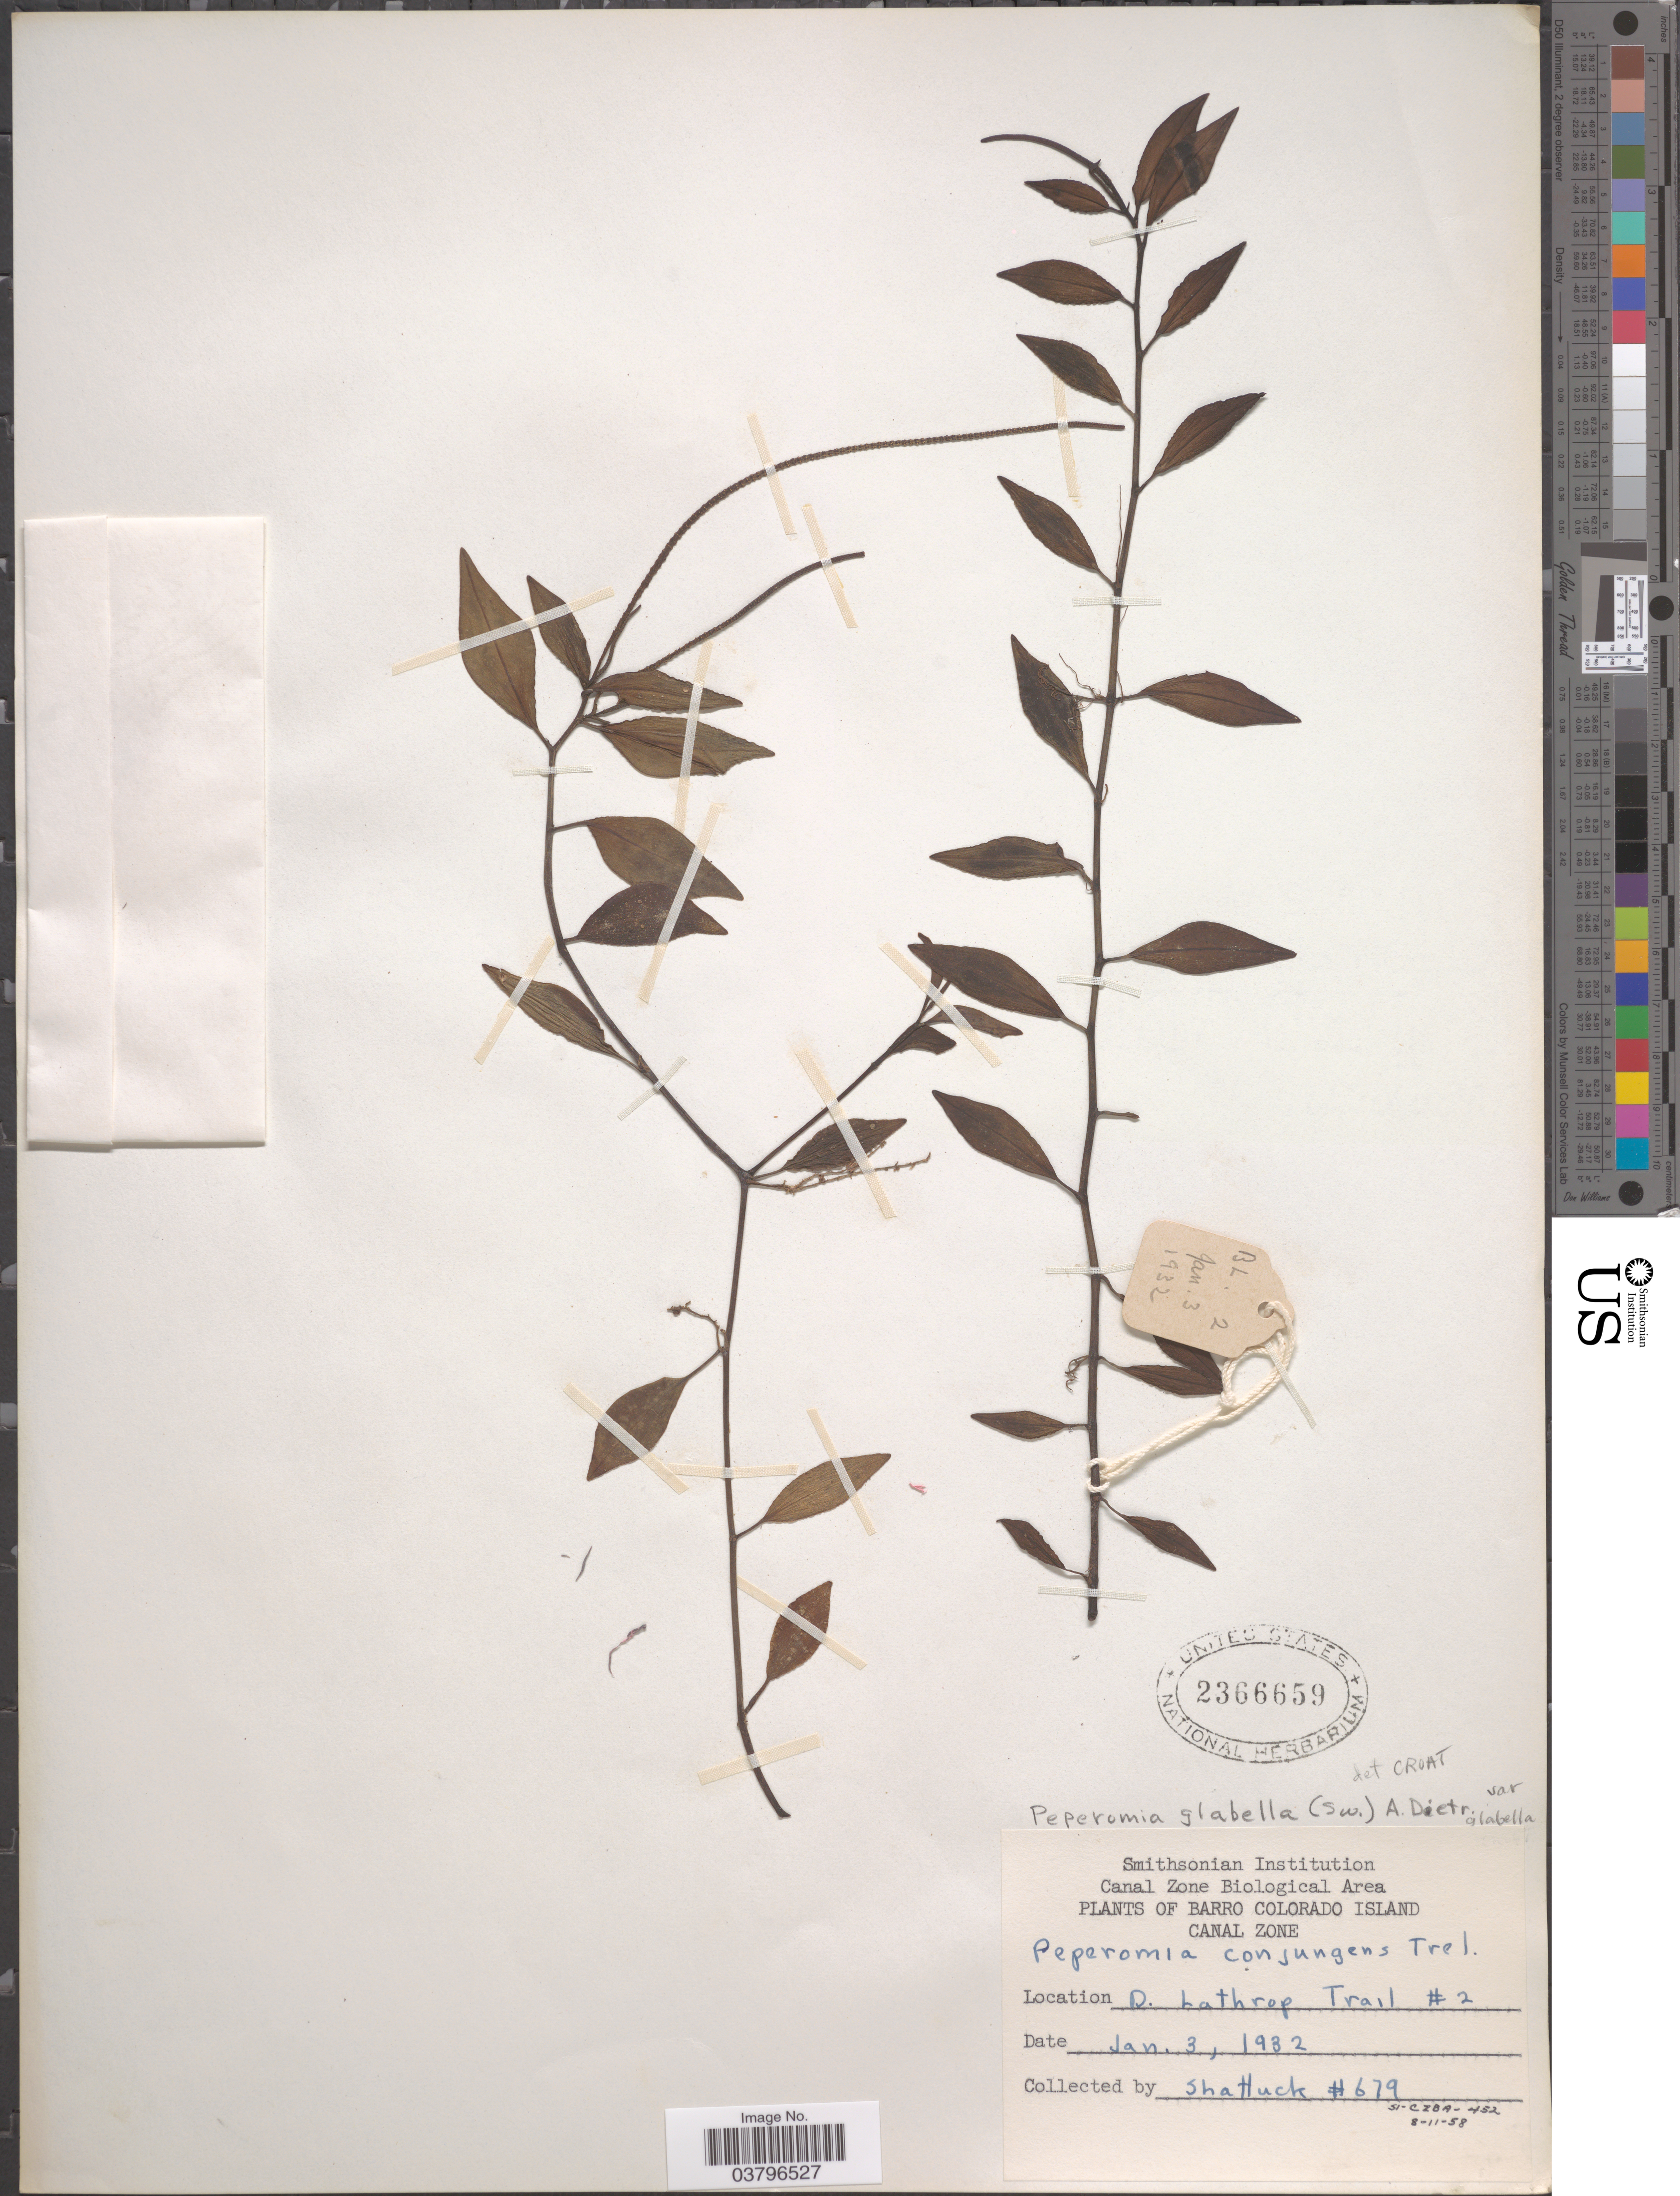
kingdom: Plantae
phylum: Tracheophyta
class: Magnoliopsida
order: Piperales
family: Piperaceae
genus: Peperomia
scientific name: Peperomia glabella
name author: (Sw.) A. Dietr.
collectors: Shattuck, --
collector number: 679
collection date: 1932-01-03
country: Panama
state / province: Panamá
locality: Barro Colorado Island, Canal Zone. D. Lathrop Trail #2.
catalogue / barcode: US 2366659